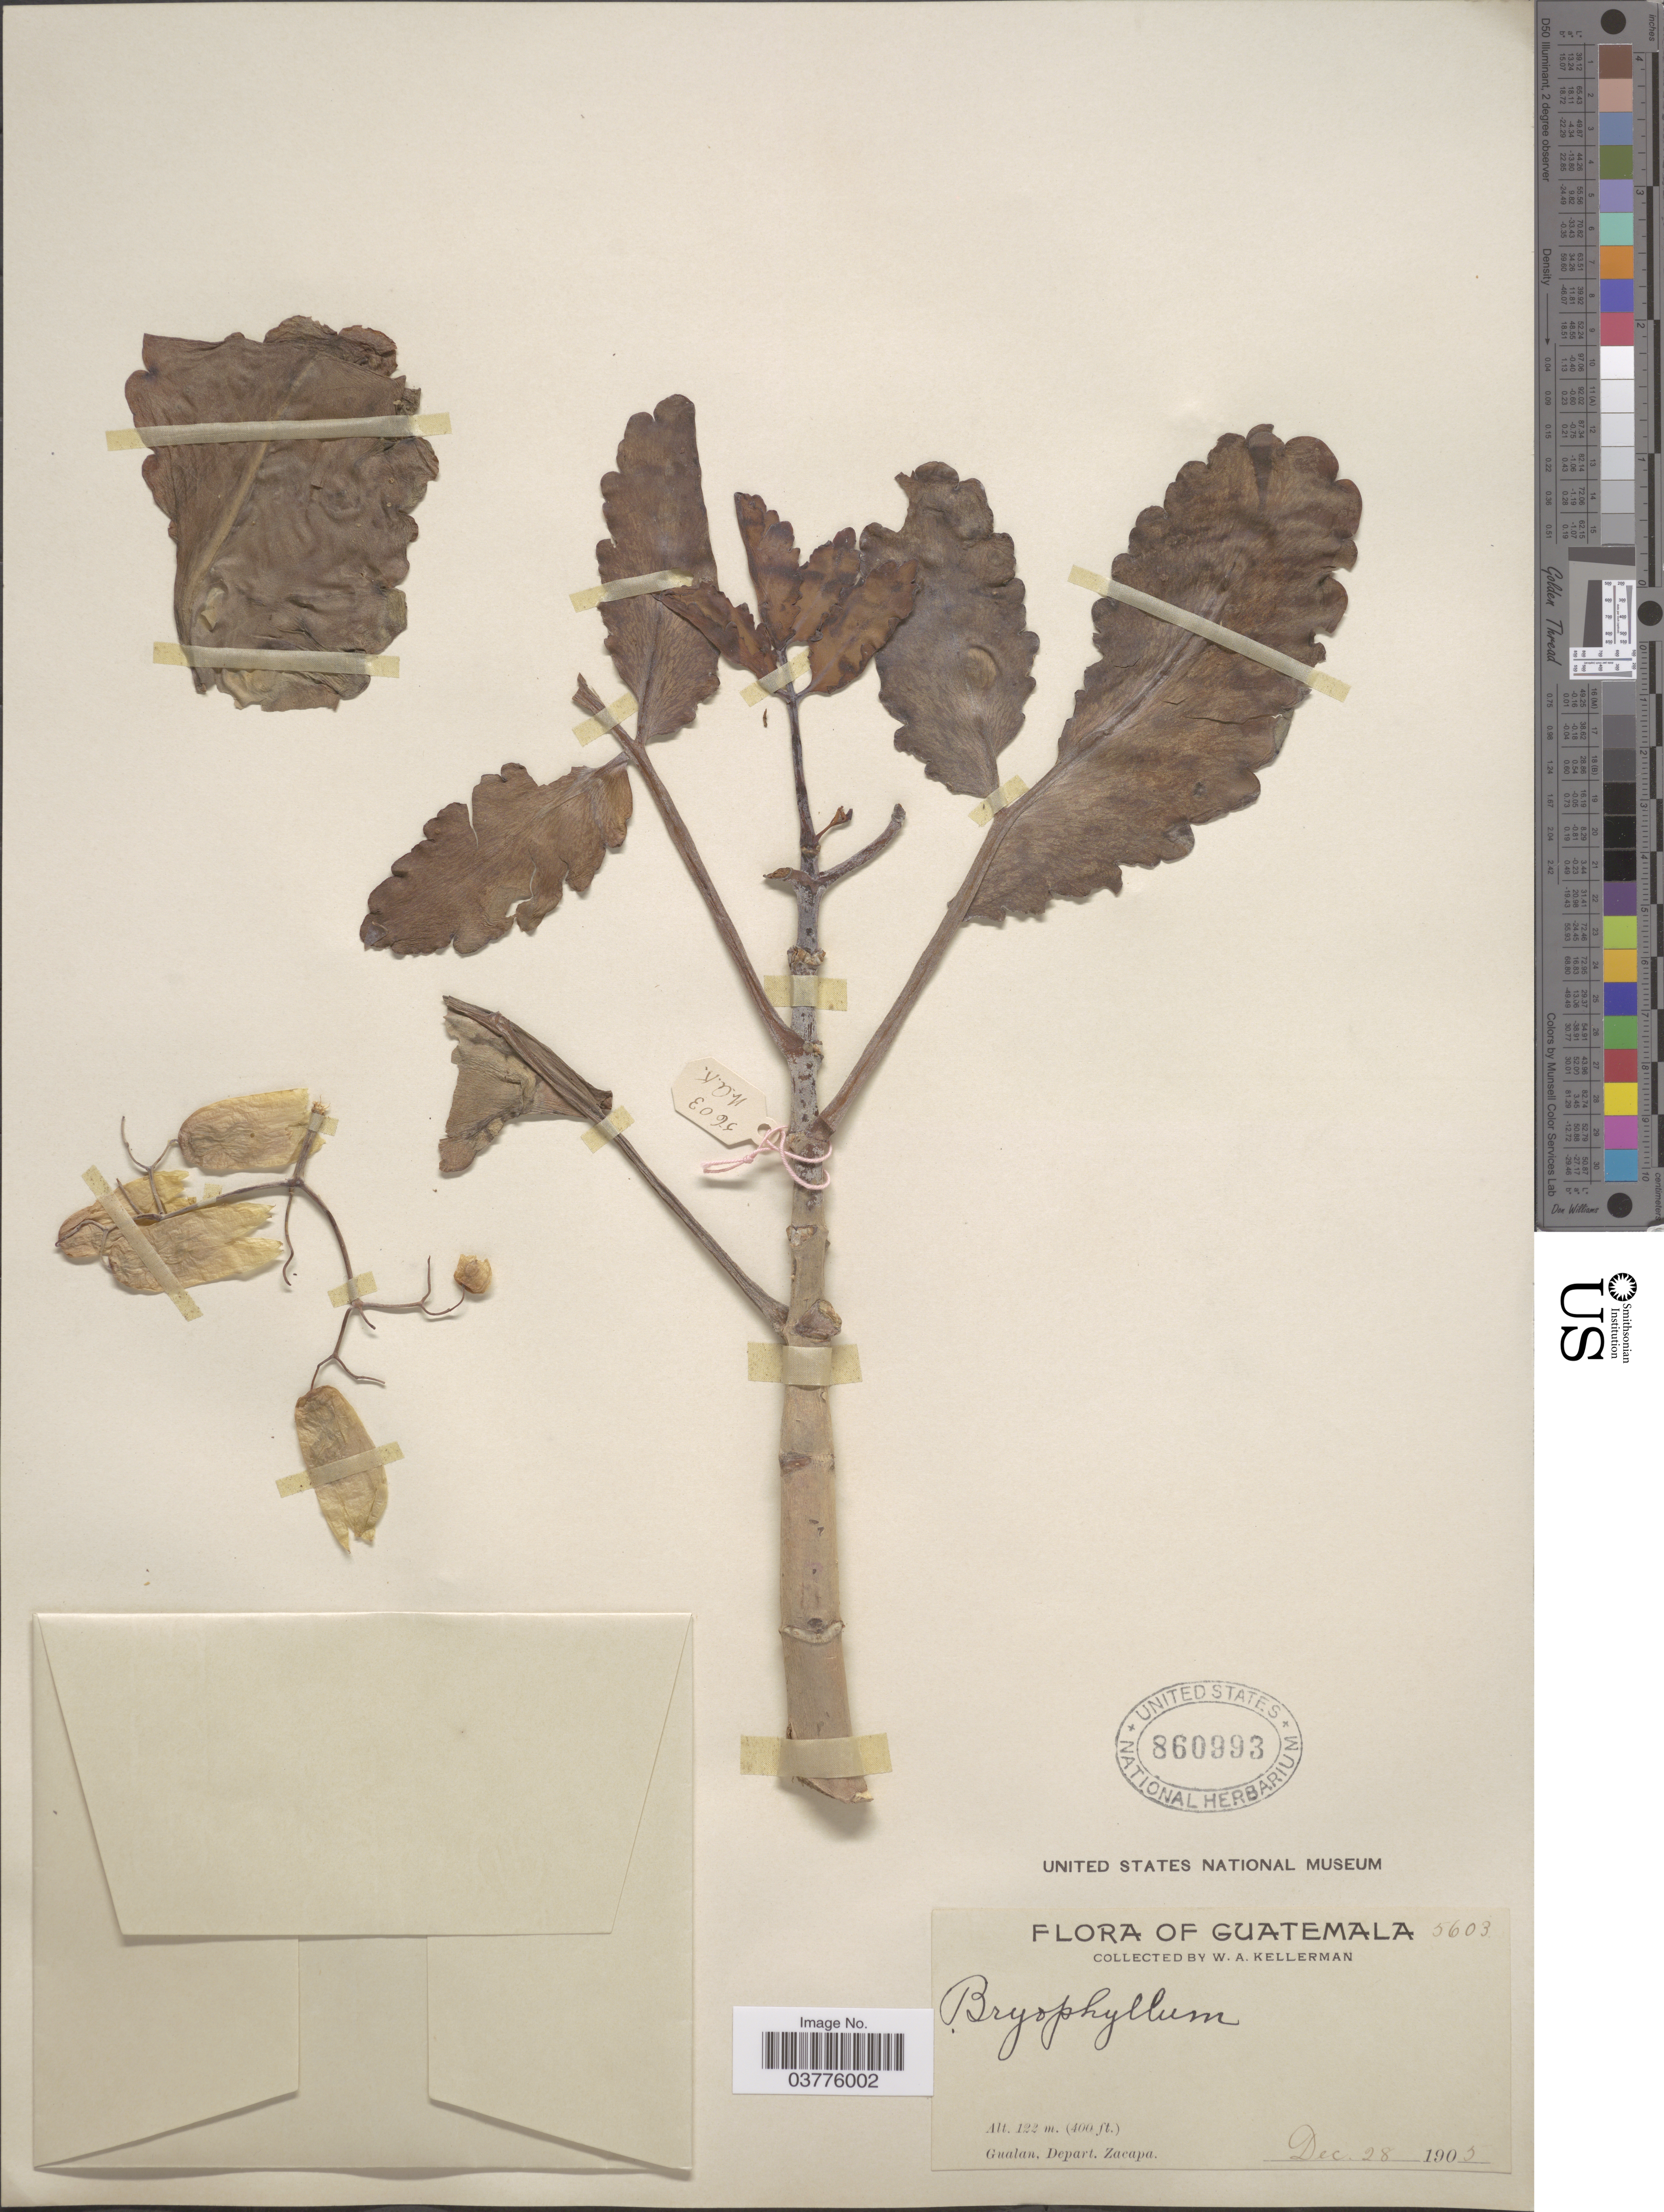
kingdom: Plantae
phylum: Tracheophyta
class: Magnoliopsida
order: Saxifragales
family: Crassulaceae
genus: Kalanchoe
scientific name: Kalanchoe pinnata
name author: (Lam.) Pers.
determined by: Strong, Mark T., (BOT), Smithsonian Institution - National Museum of Natural History (UNITED STATES)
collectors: W. Kellerman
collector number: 5603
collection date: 1905-12-28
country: Guatemala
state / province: Zacapa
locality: Gualan, Depart. Zacapa.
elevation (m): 122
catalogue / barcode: US 860993